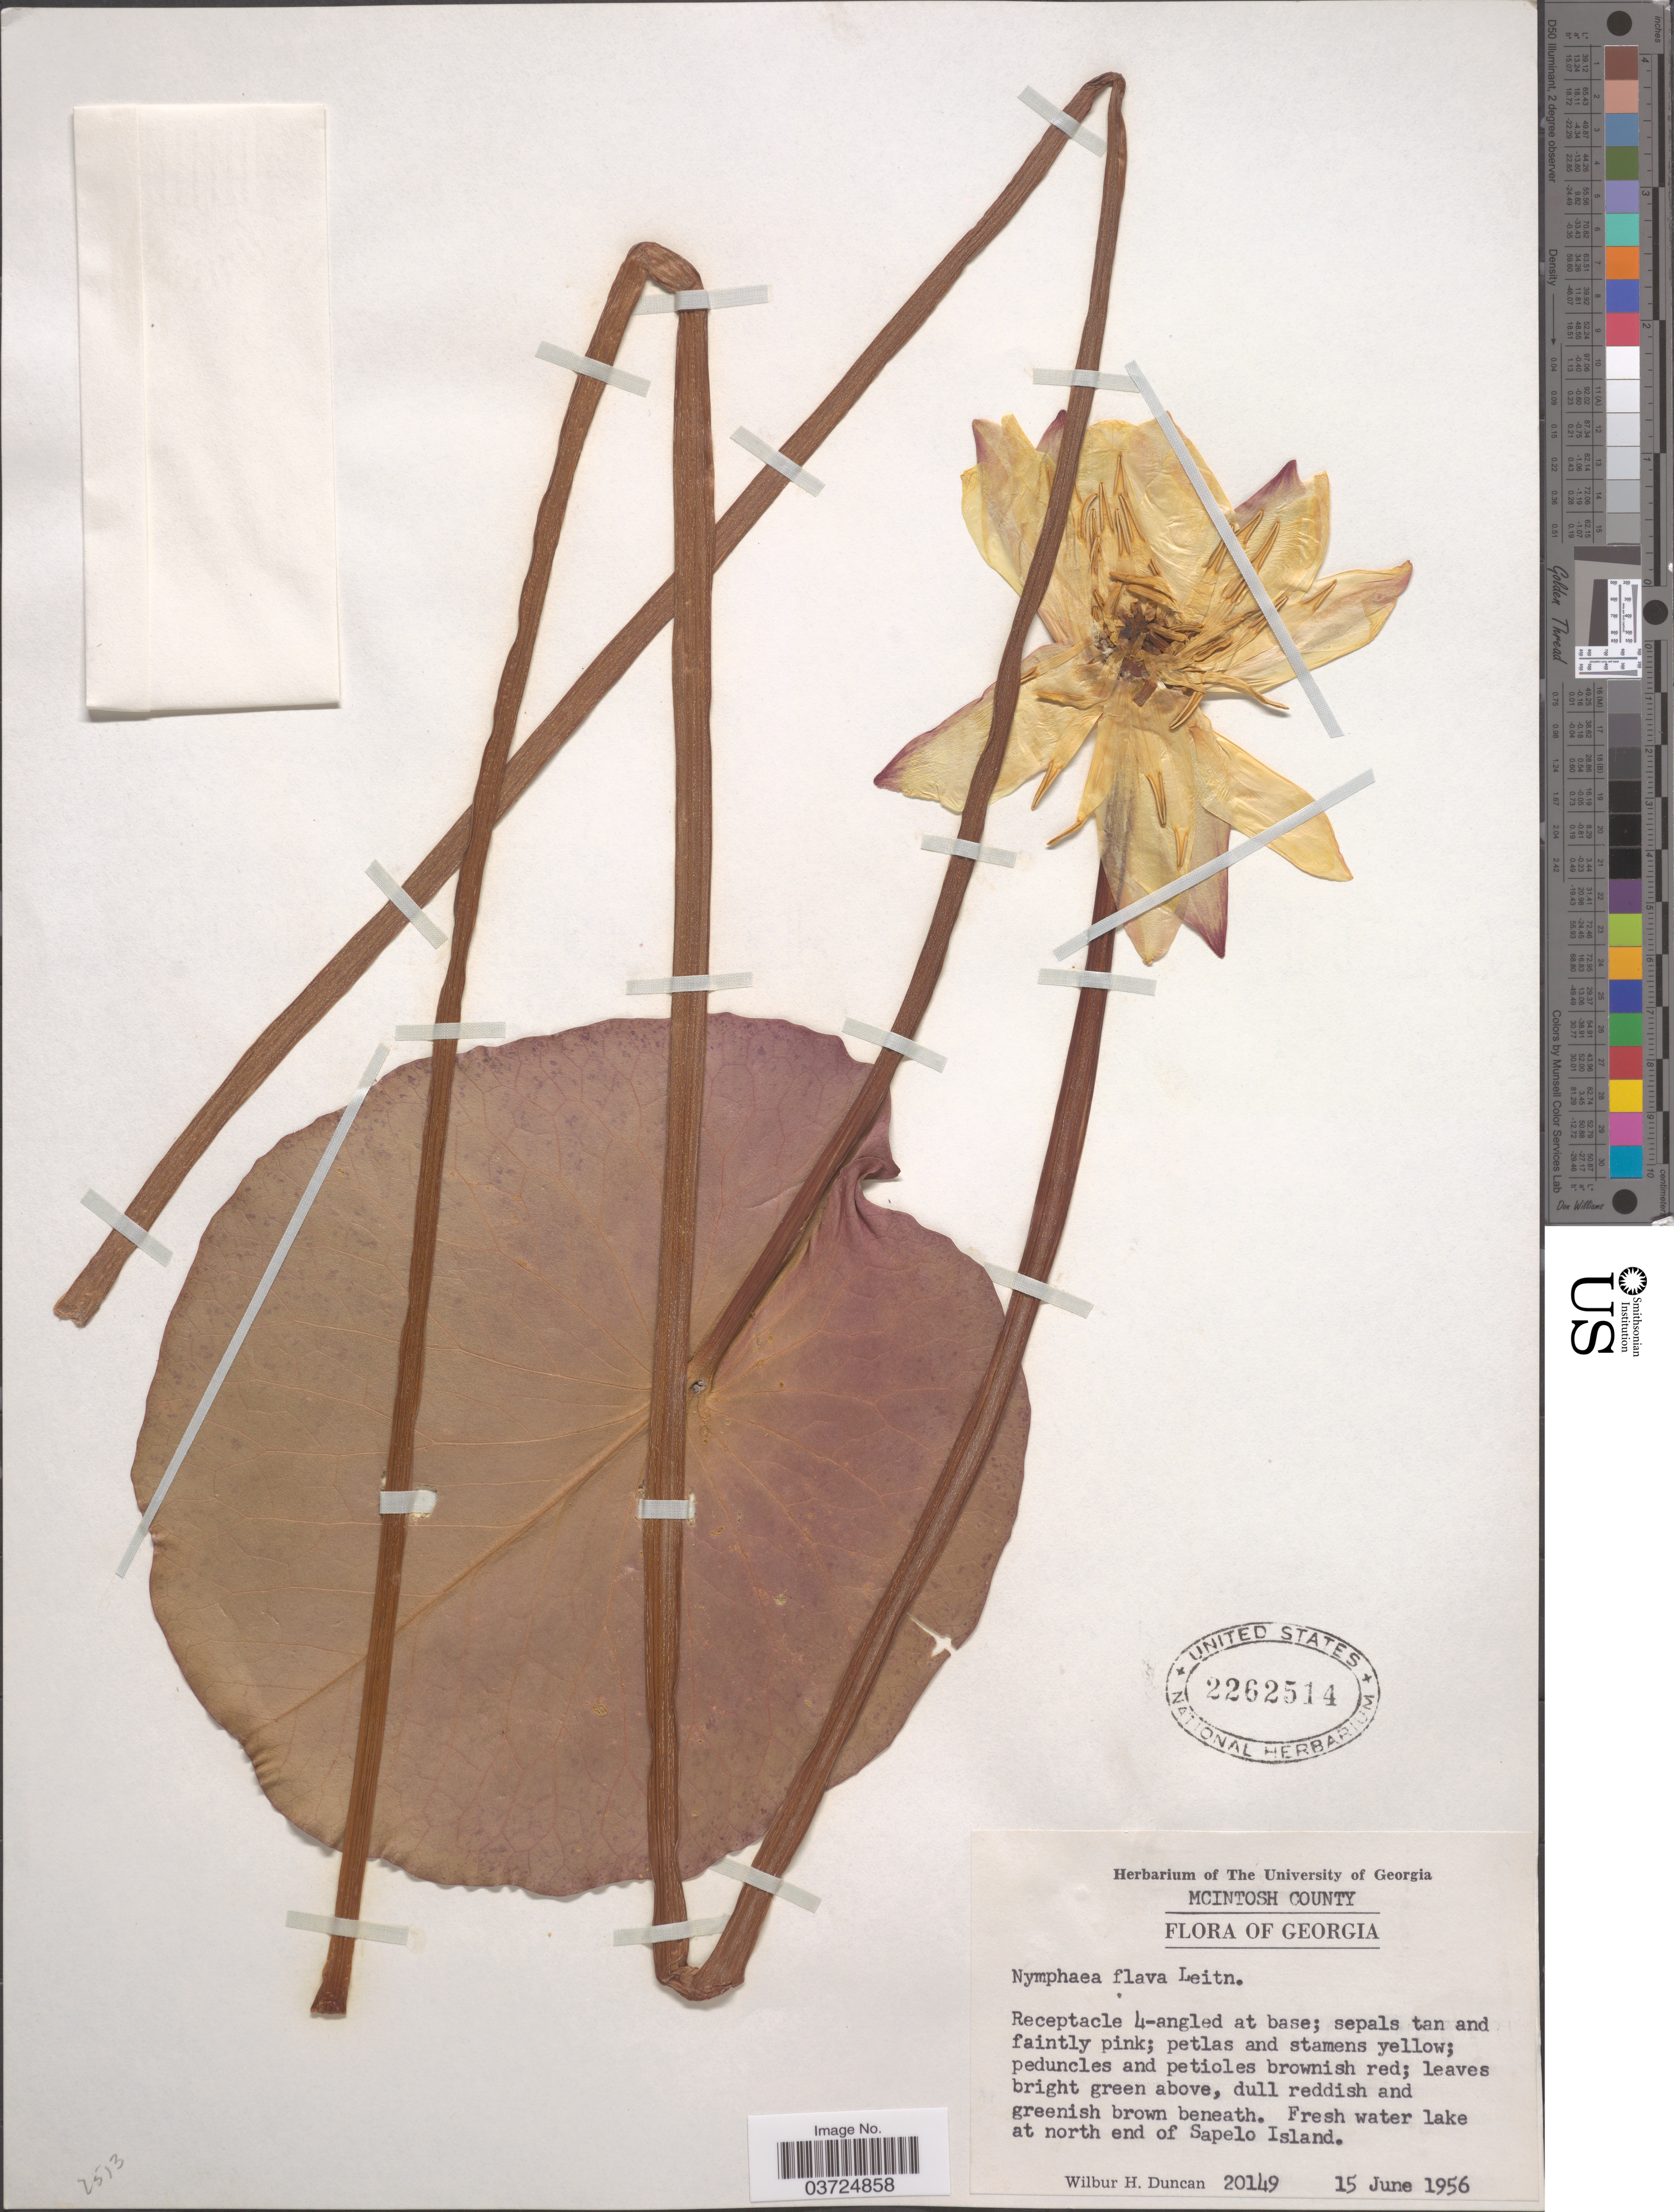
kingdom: Plantae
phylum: Tracheophyta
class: Magnoliopsida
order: Nymphaeales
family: Nymphaeaceae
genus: Nymphaea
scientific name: Nymphaea flava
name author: Leitn.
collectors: W. H. Duncan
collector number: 20149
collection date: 1956-06-15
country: United States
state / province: Georgia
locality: McIntosh County. Fresh water lake at north end of Sapelo Island.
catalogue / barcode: US 2262514